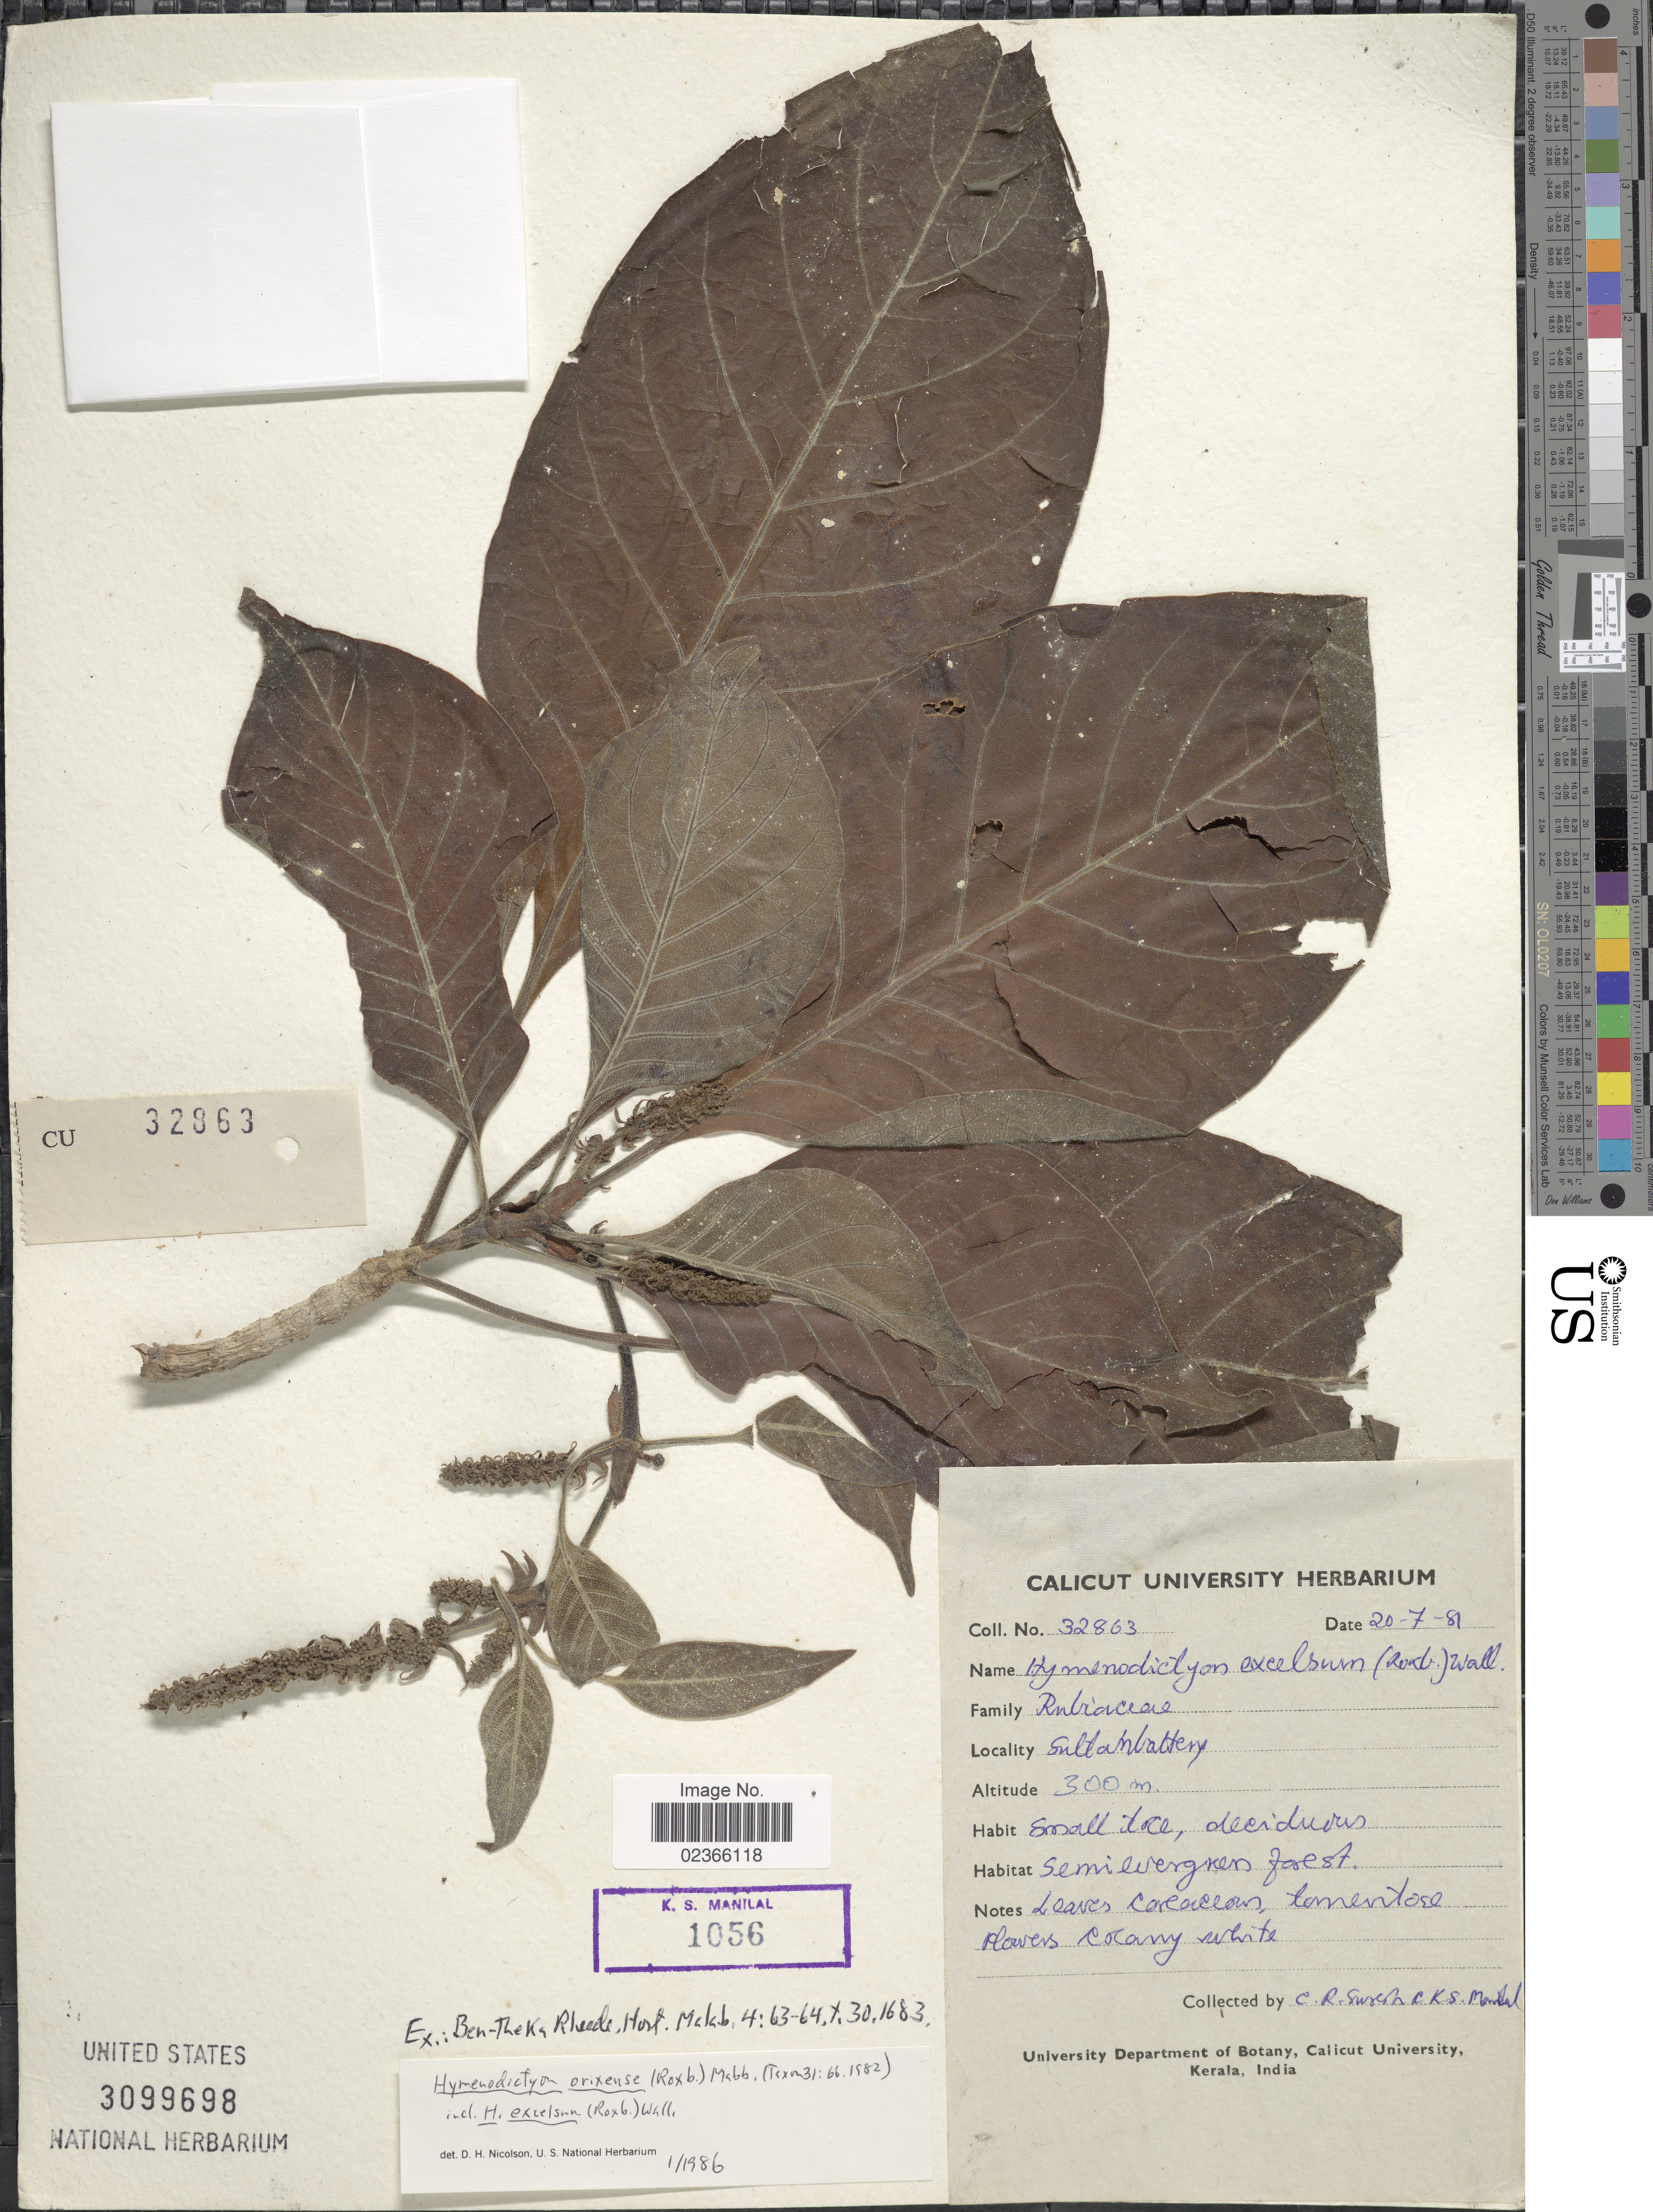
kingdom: Plantae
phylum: Tracheophyta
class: Magnoliopsida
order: Gentianales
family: Rubiaceae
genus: Hymenodictyon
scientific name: Hymenodictyon excelsum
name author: (Roxb.) Wall.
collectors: C. Suresh & K. Manilal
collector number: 32863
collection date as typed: Transcribed d/m/y: 20/7/81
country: India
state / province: Kerala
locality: Sultanbattery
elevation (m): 300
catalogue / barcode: US 3099698